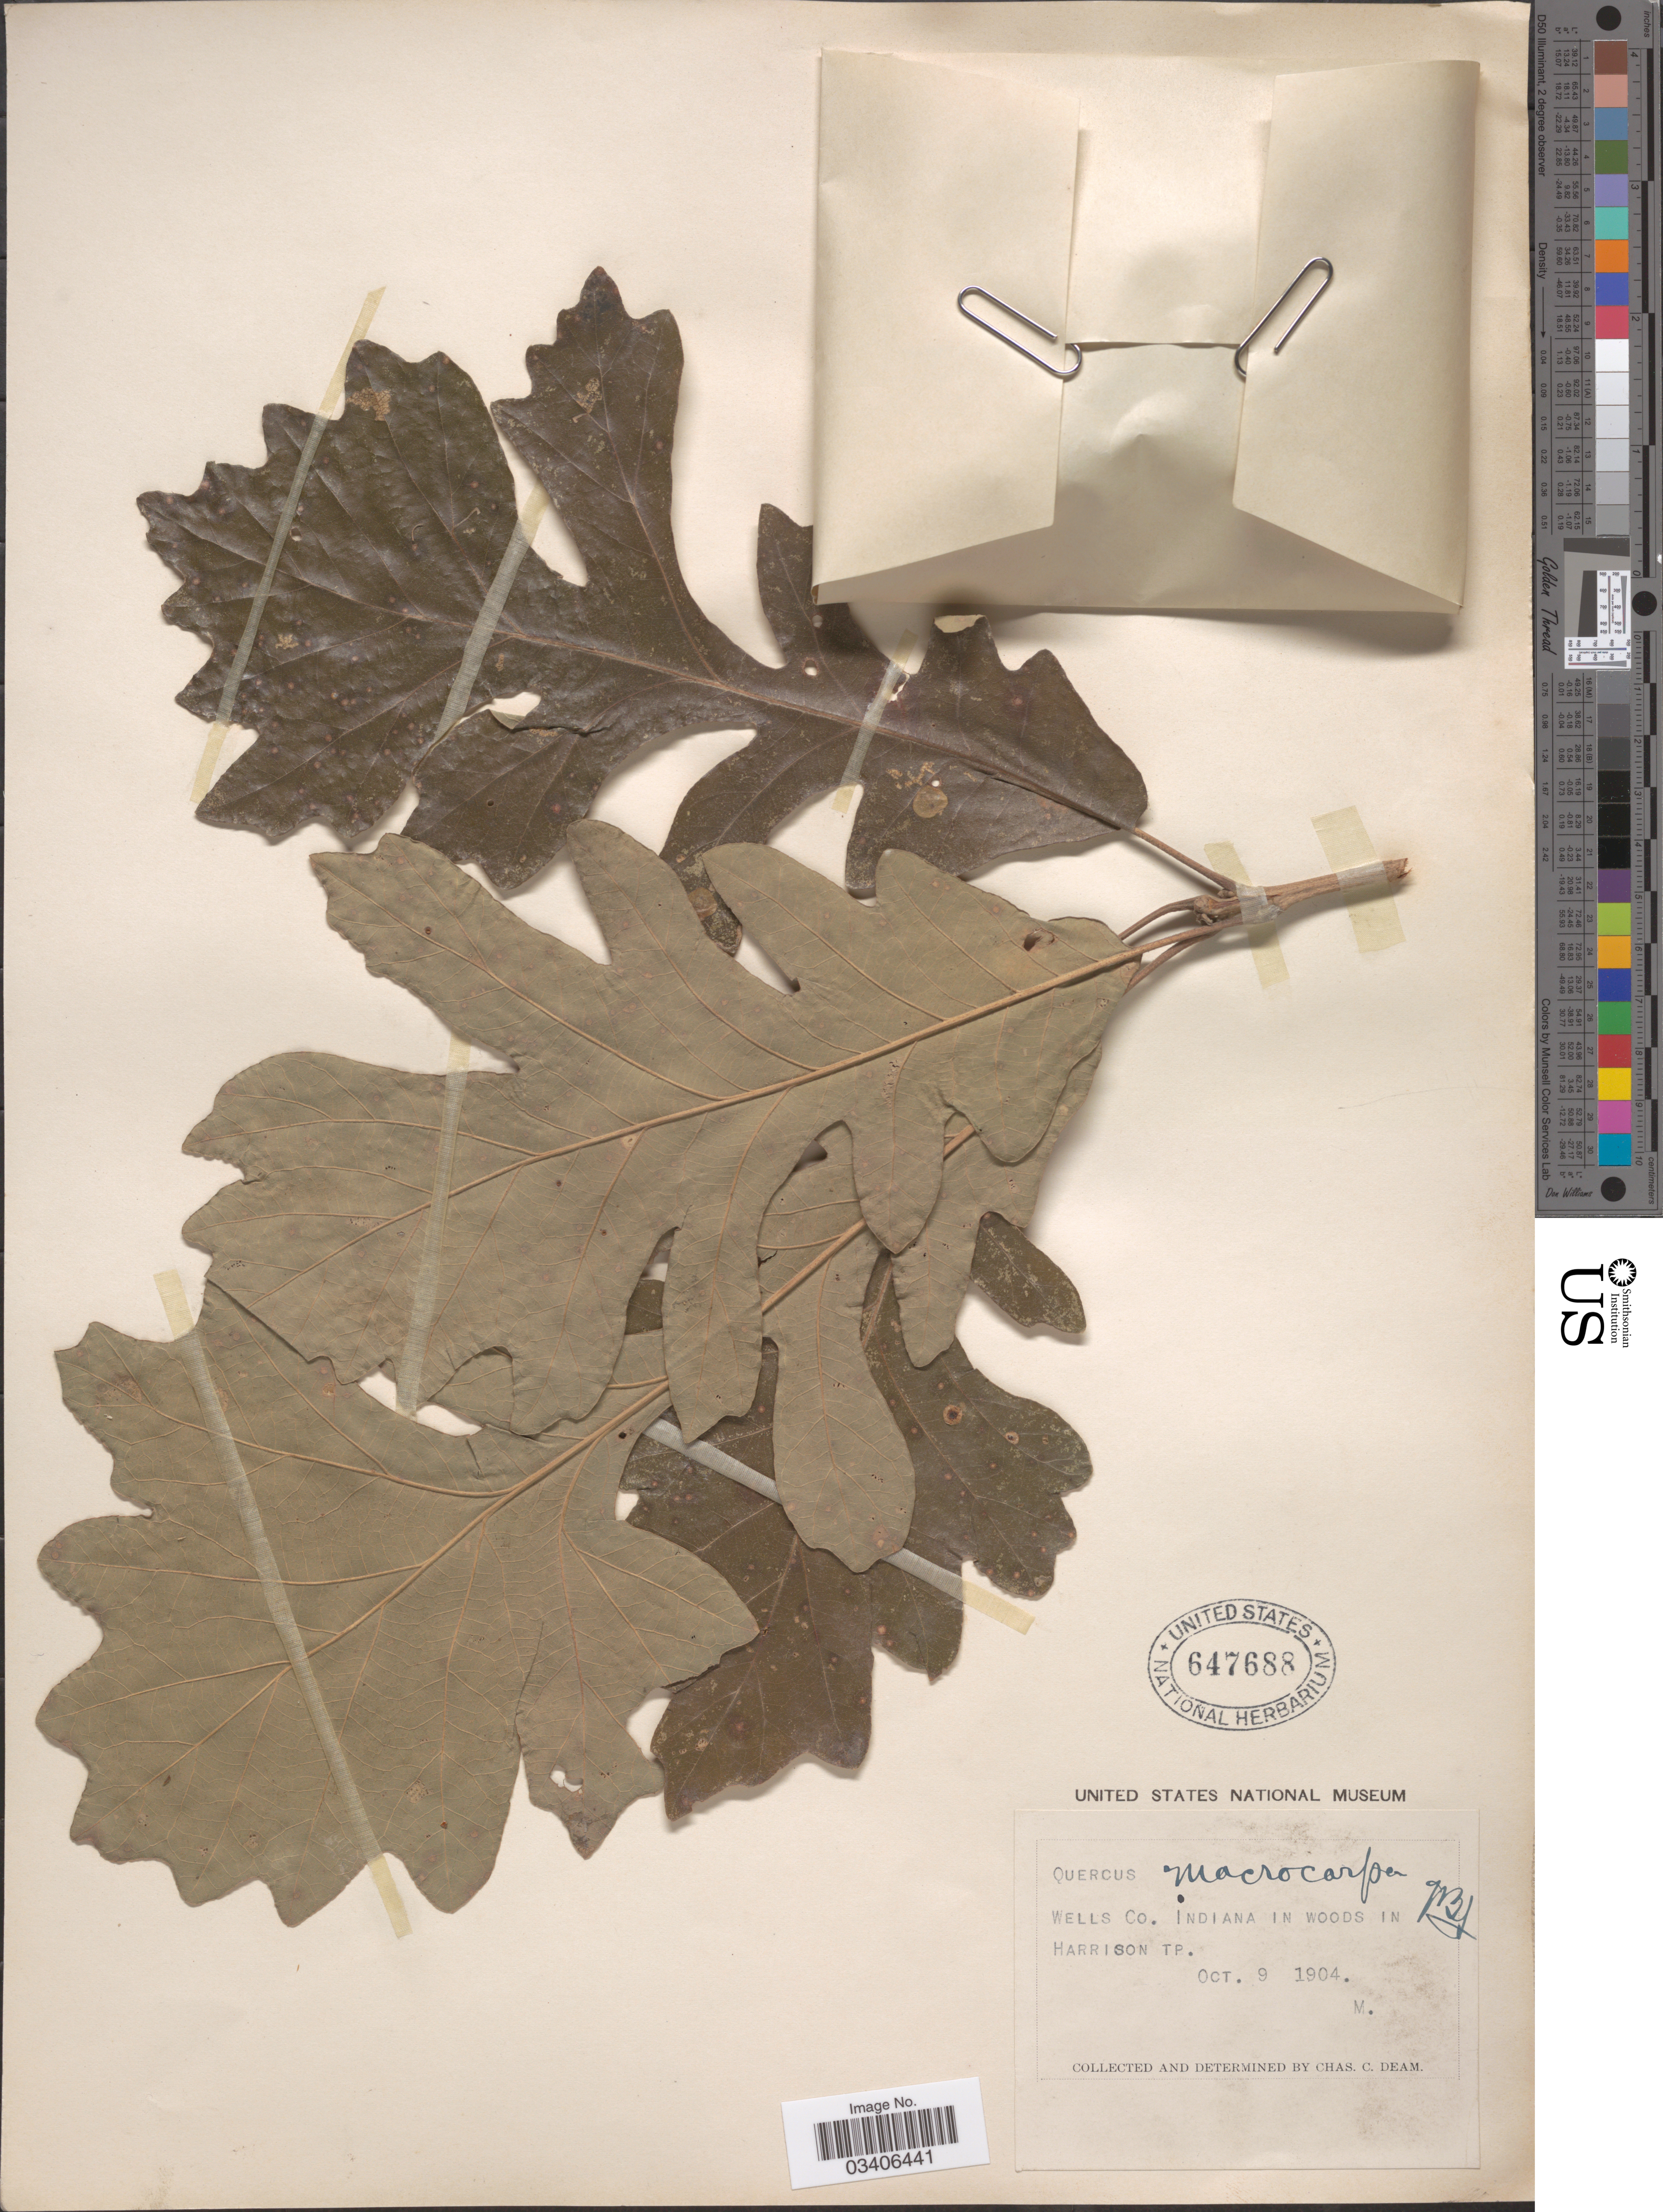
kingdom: Plantae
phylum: Tracheophyta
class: Magnoliopsida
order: Fagales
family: Fagaceae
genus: Quercus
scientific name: Quercus macrocarpa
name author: Michx.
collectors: C. C. Deam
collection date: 1904-10-09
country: United States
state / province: Indiana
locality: Wells Co. Indiana in woods in Harrison Tp.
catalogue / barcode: US 647688